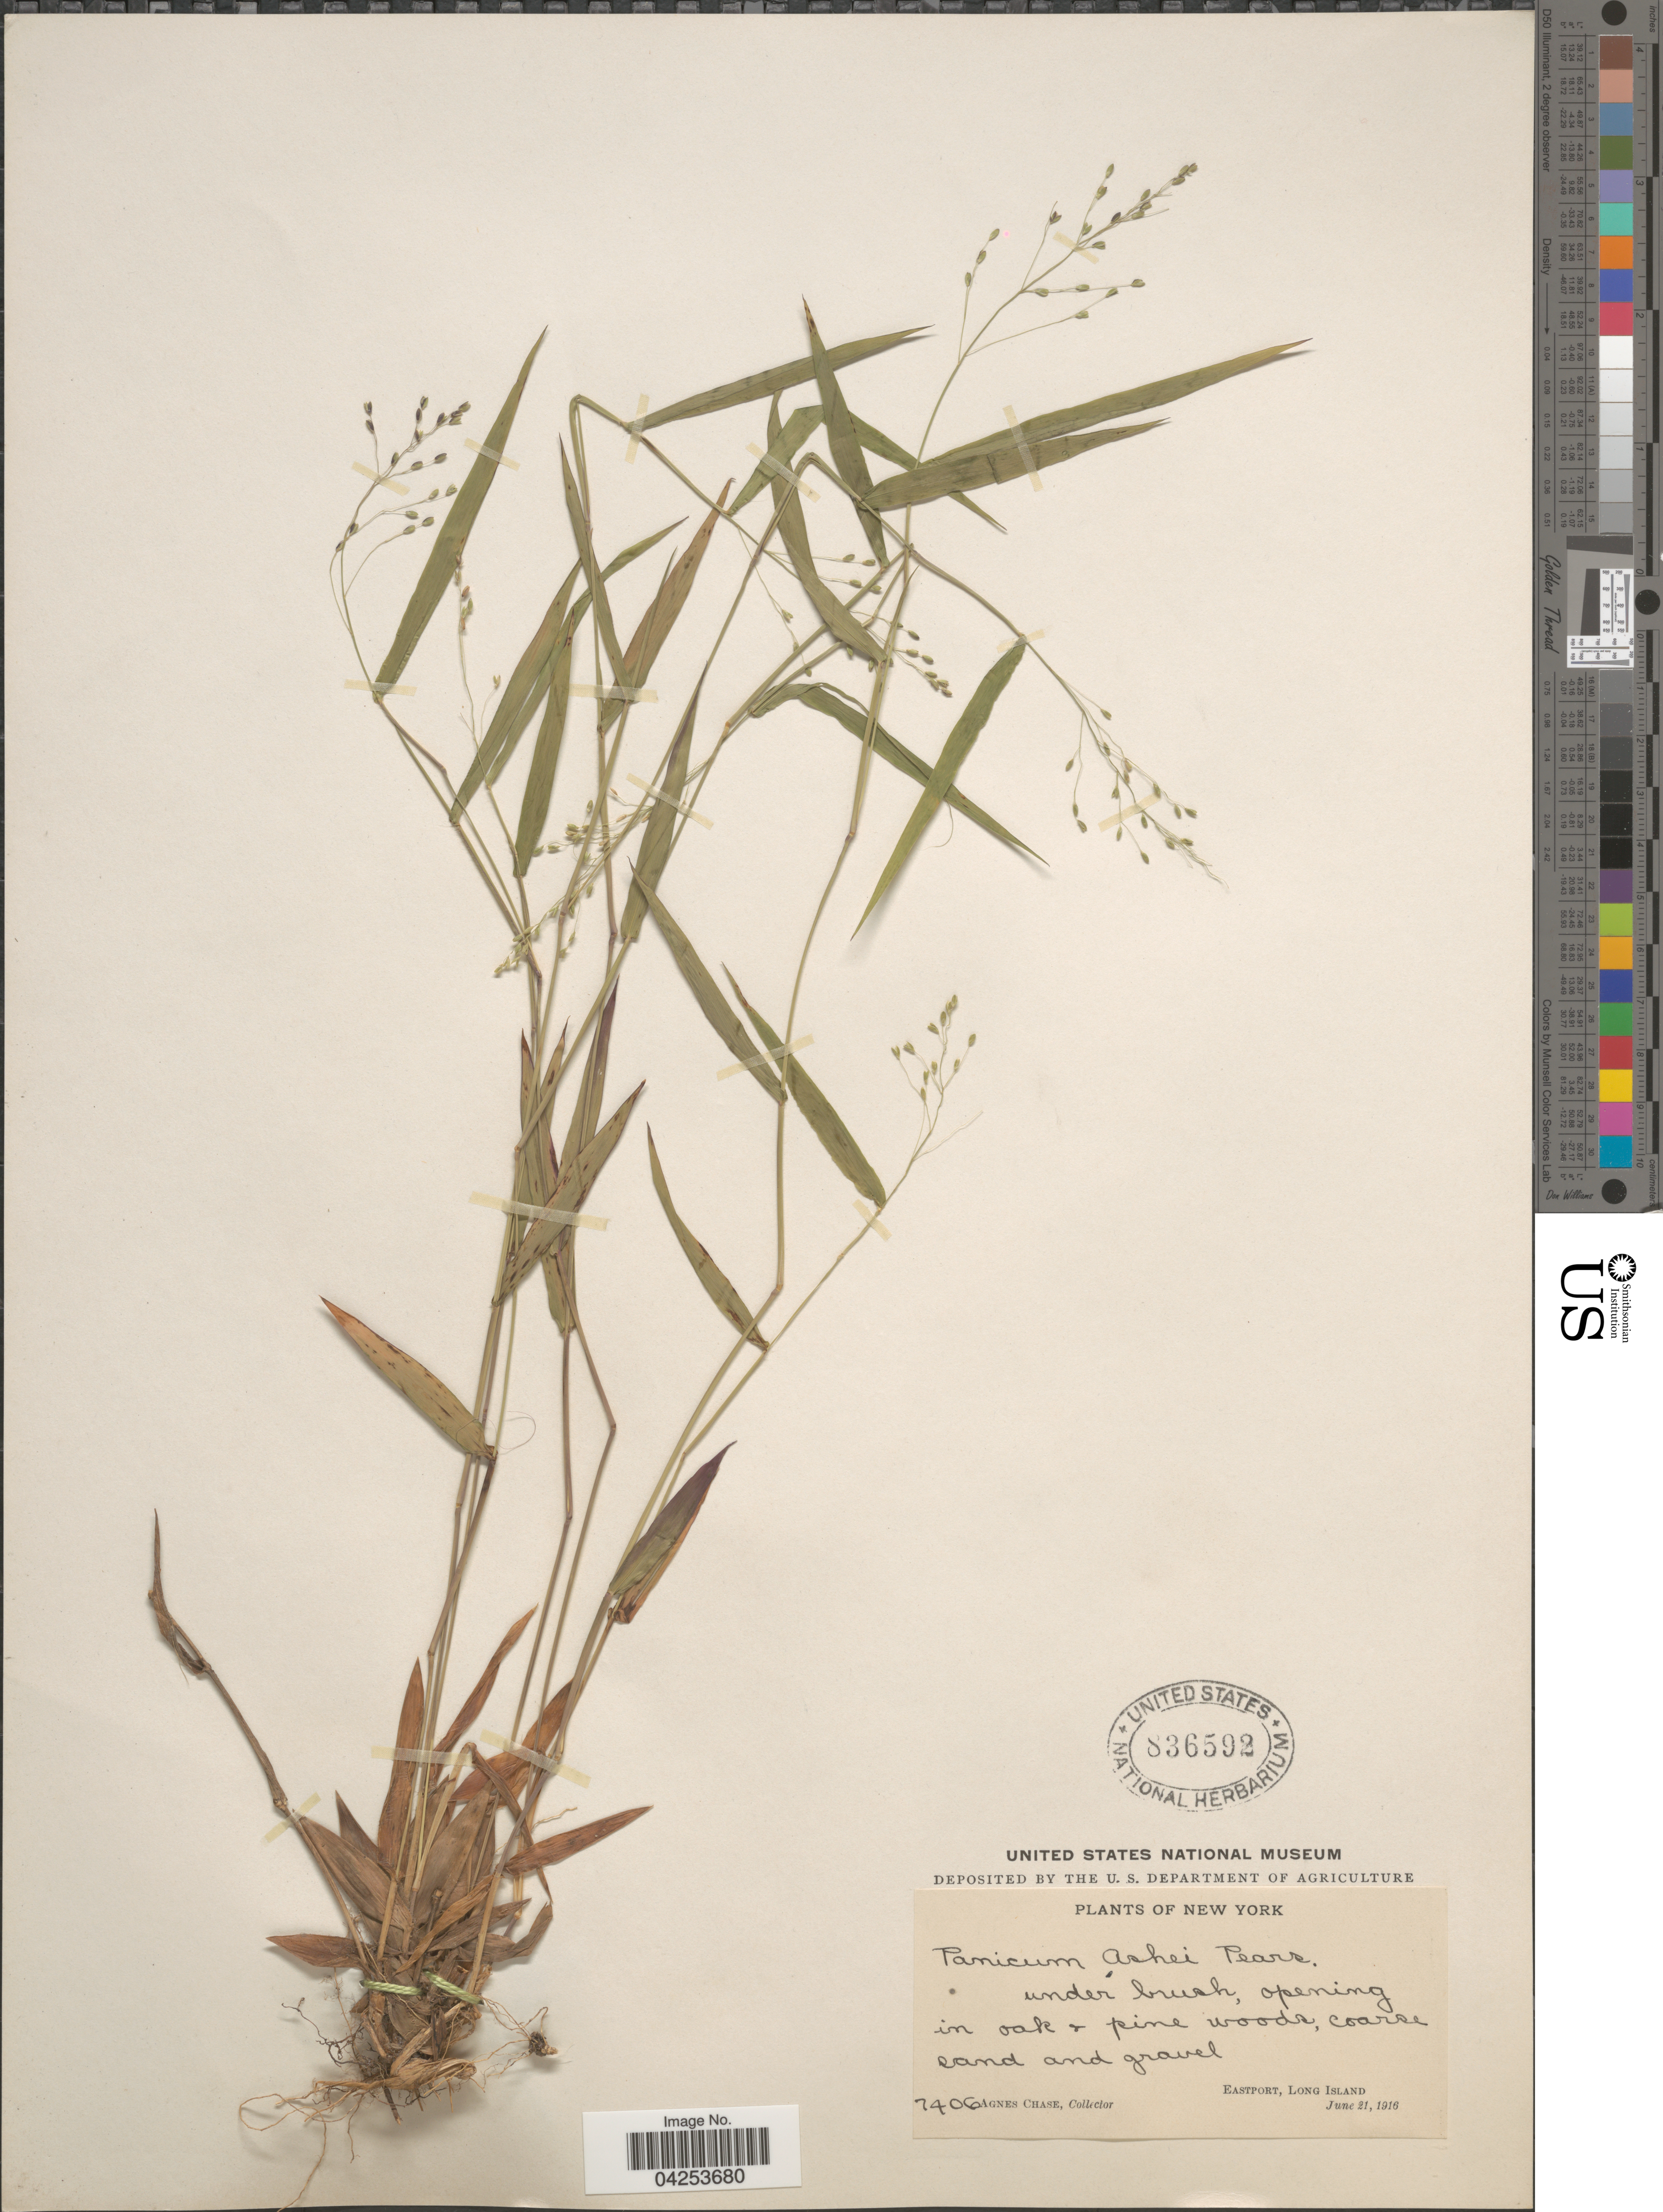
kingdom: Plantae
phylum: Tracheophyta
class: Liliopsida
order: Poales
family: Poaceae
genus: Dichanthelium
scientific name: Dichanthelium commutatum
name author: (Schult.) Gould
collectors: A. Chase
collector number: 7406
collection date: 1916-06-21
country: United States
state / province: New York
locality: Opening in oak & pine woods, coarse sand and gravel. Eastport, Long Island.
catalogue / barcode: US 836592